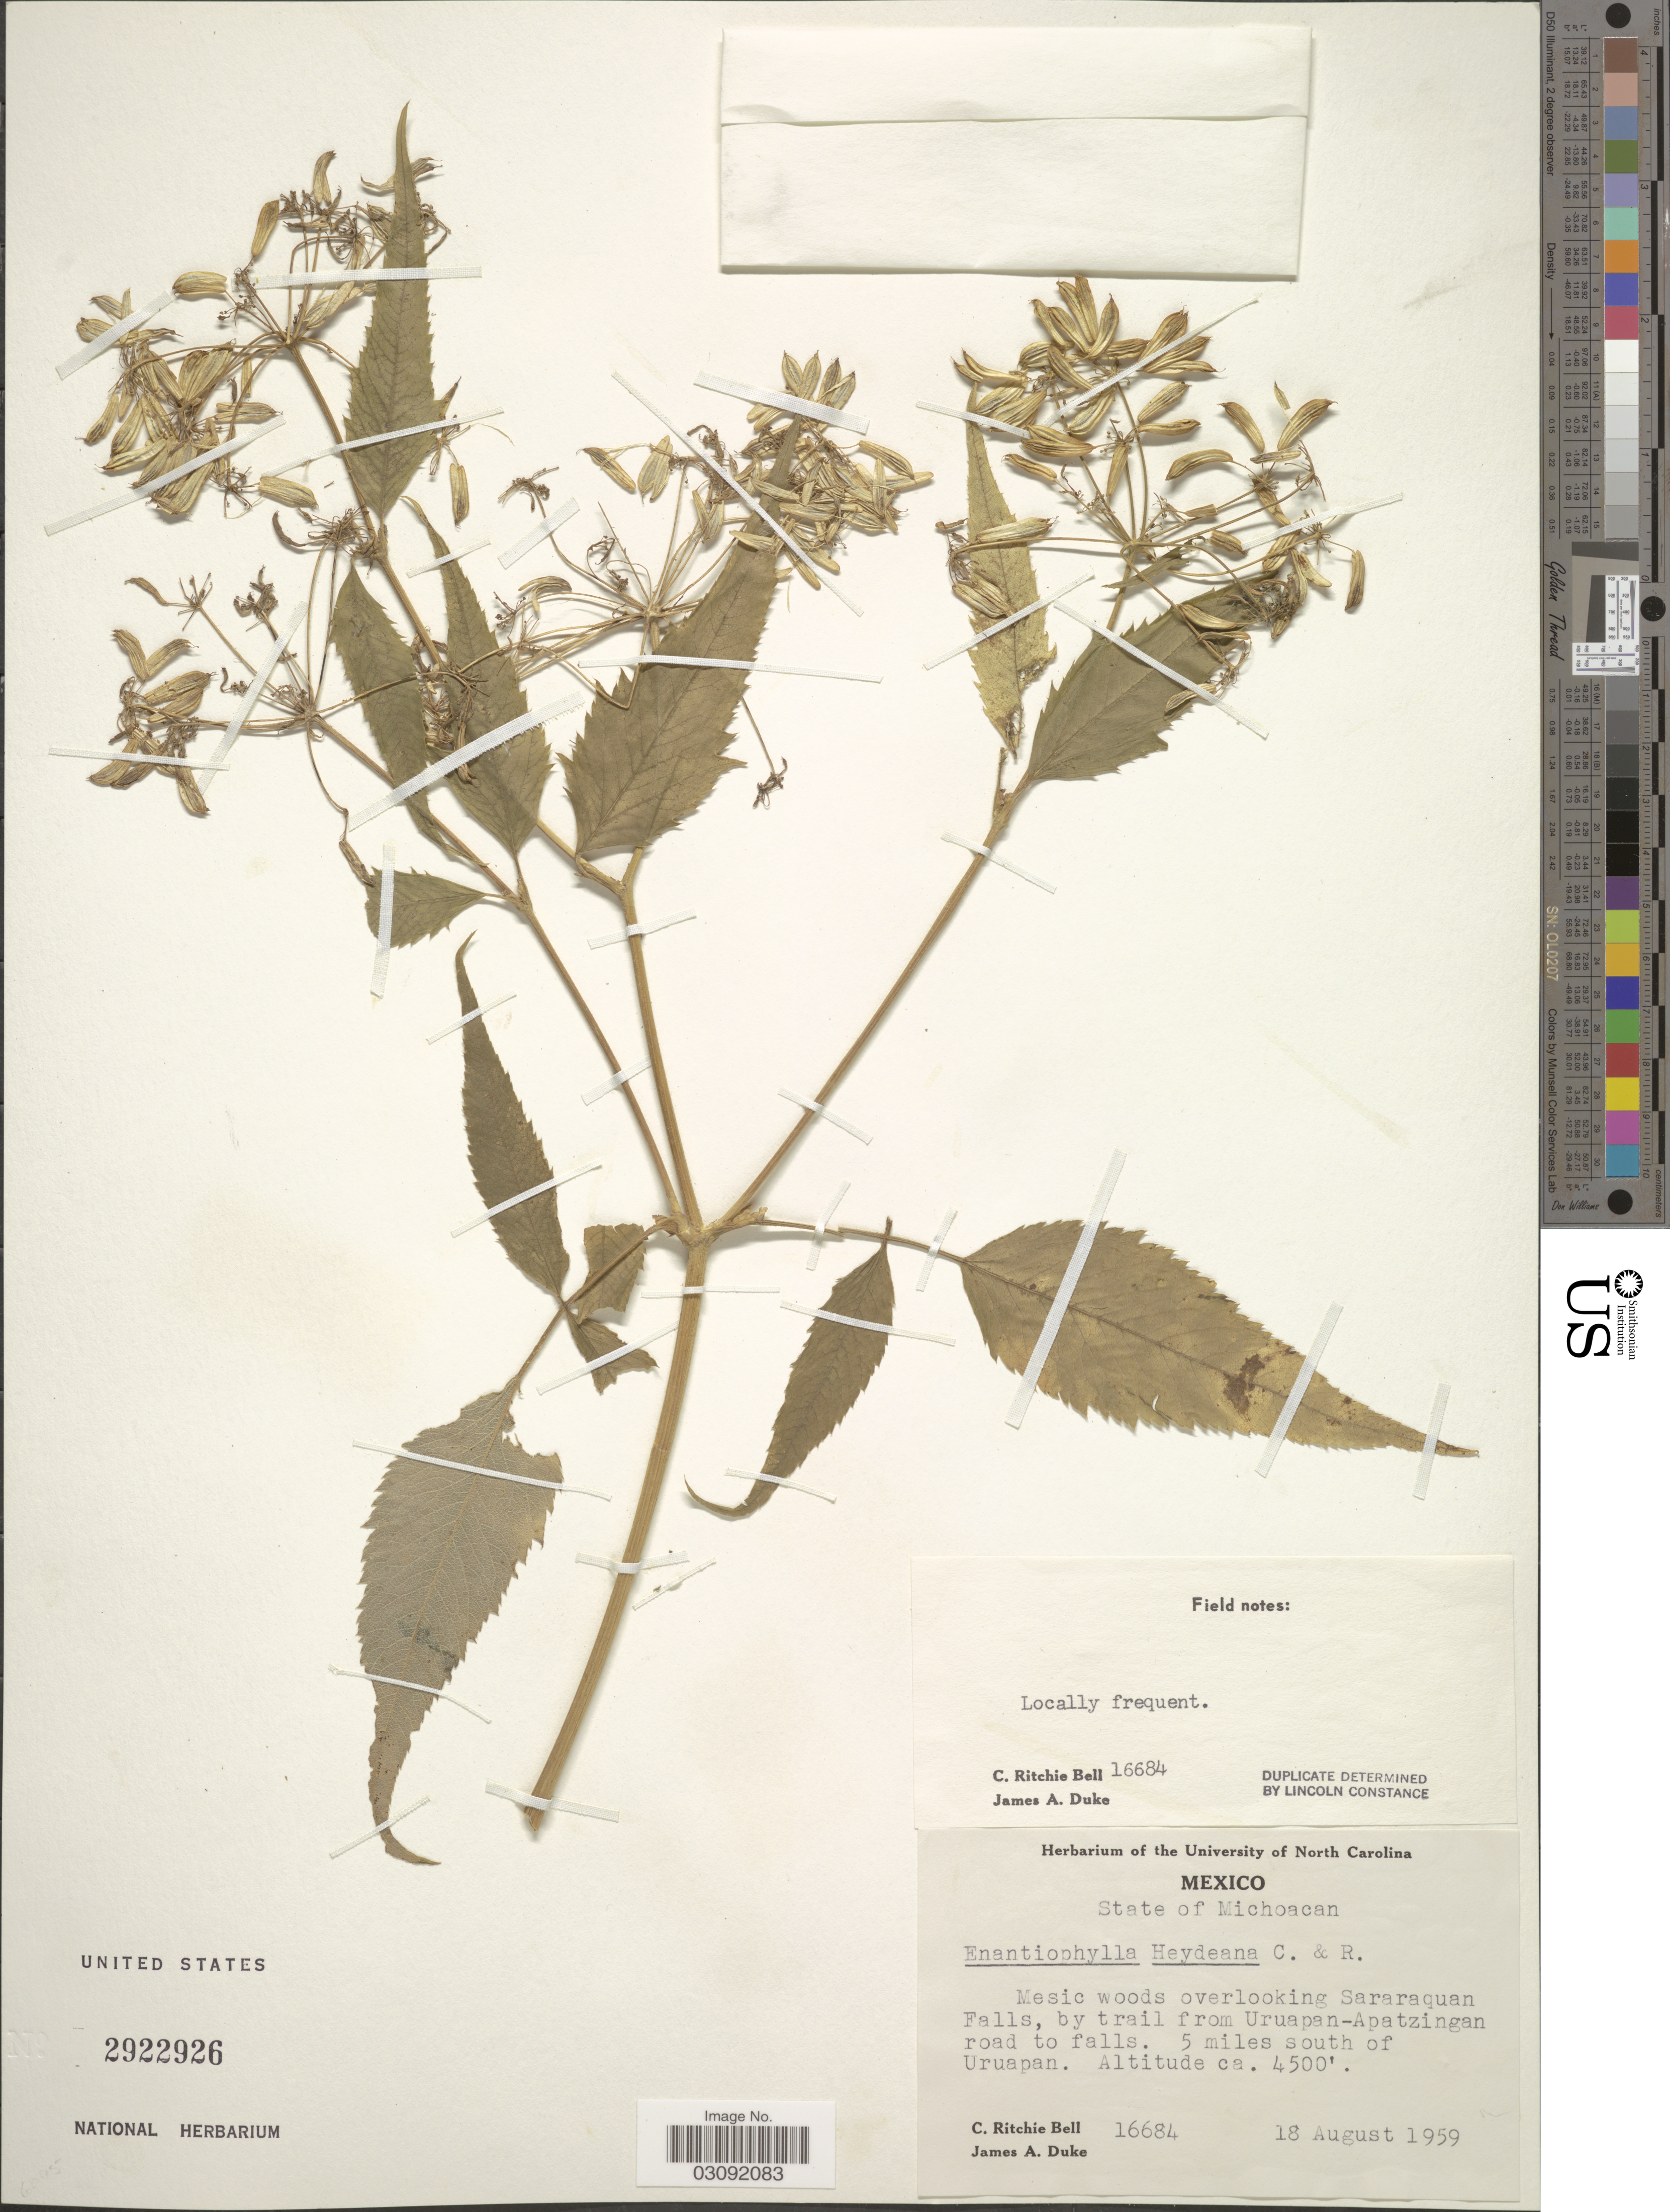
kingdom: Plantae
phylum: Tracheophyta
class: Magnoliopsida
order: Apiales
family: Apiaceae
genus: Enantiophylla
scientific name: Enantiophylla heydeana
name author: J.M. Coult. & Rose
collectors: C. R. Bell & J. A. Duke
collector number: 16684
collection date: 1959-08-18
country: Mexico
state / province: Michoacán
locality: State of Michoacan. Mesic woods overlooking Sararaquan Falls, by trail from Uruapan_Apatzingan road to falls. 5 miles south of Uruapan.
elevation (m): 1372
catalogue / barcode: US 2922926